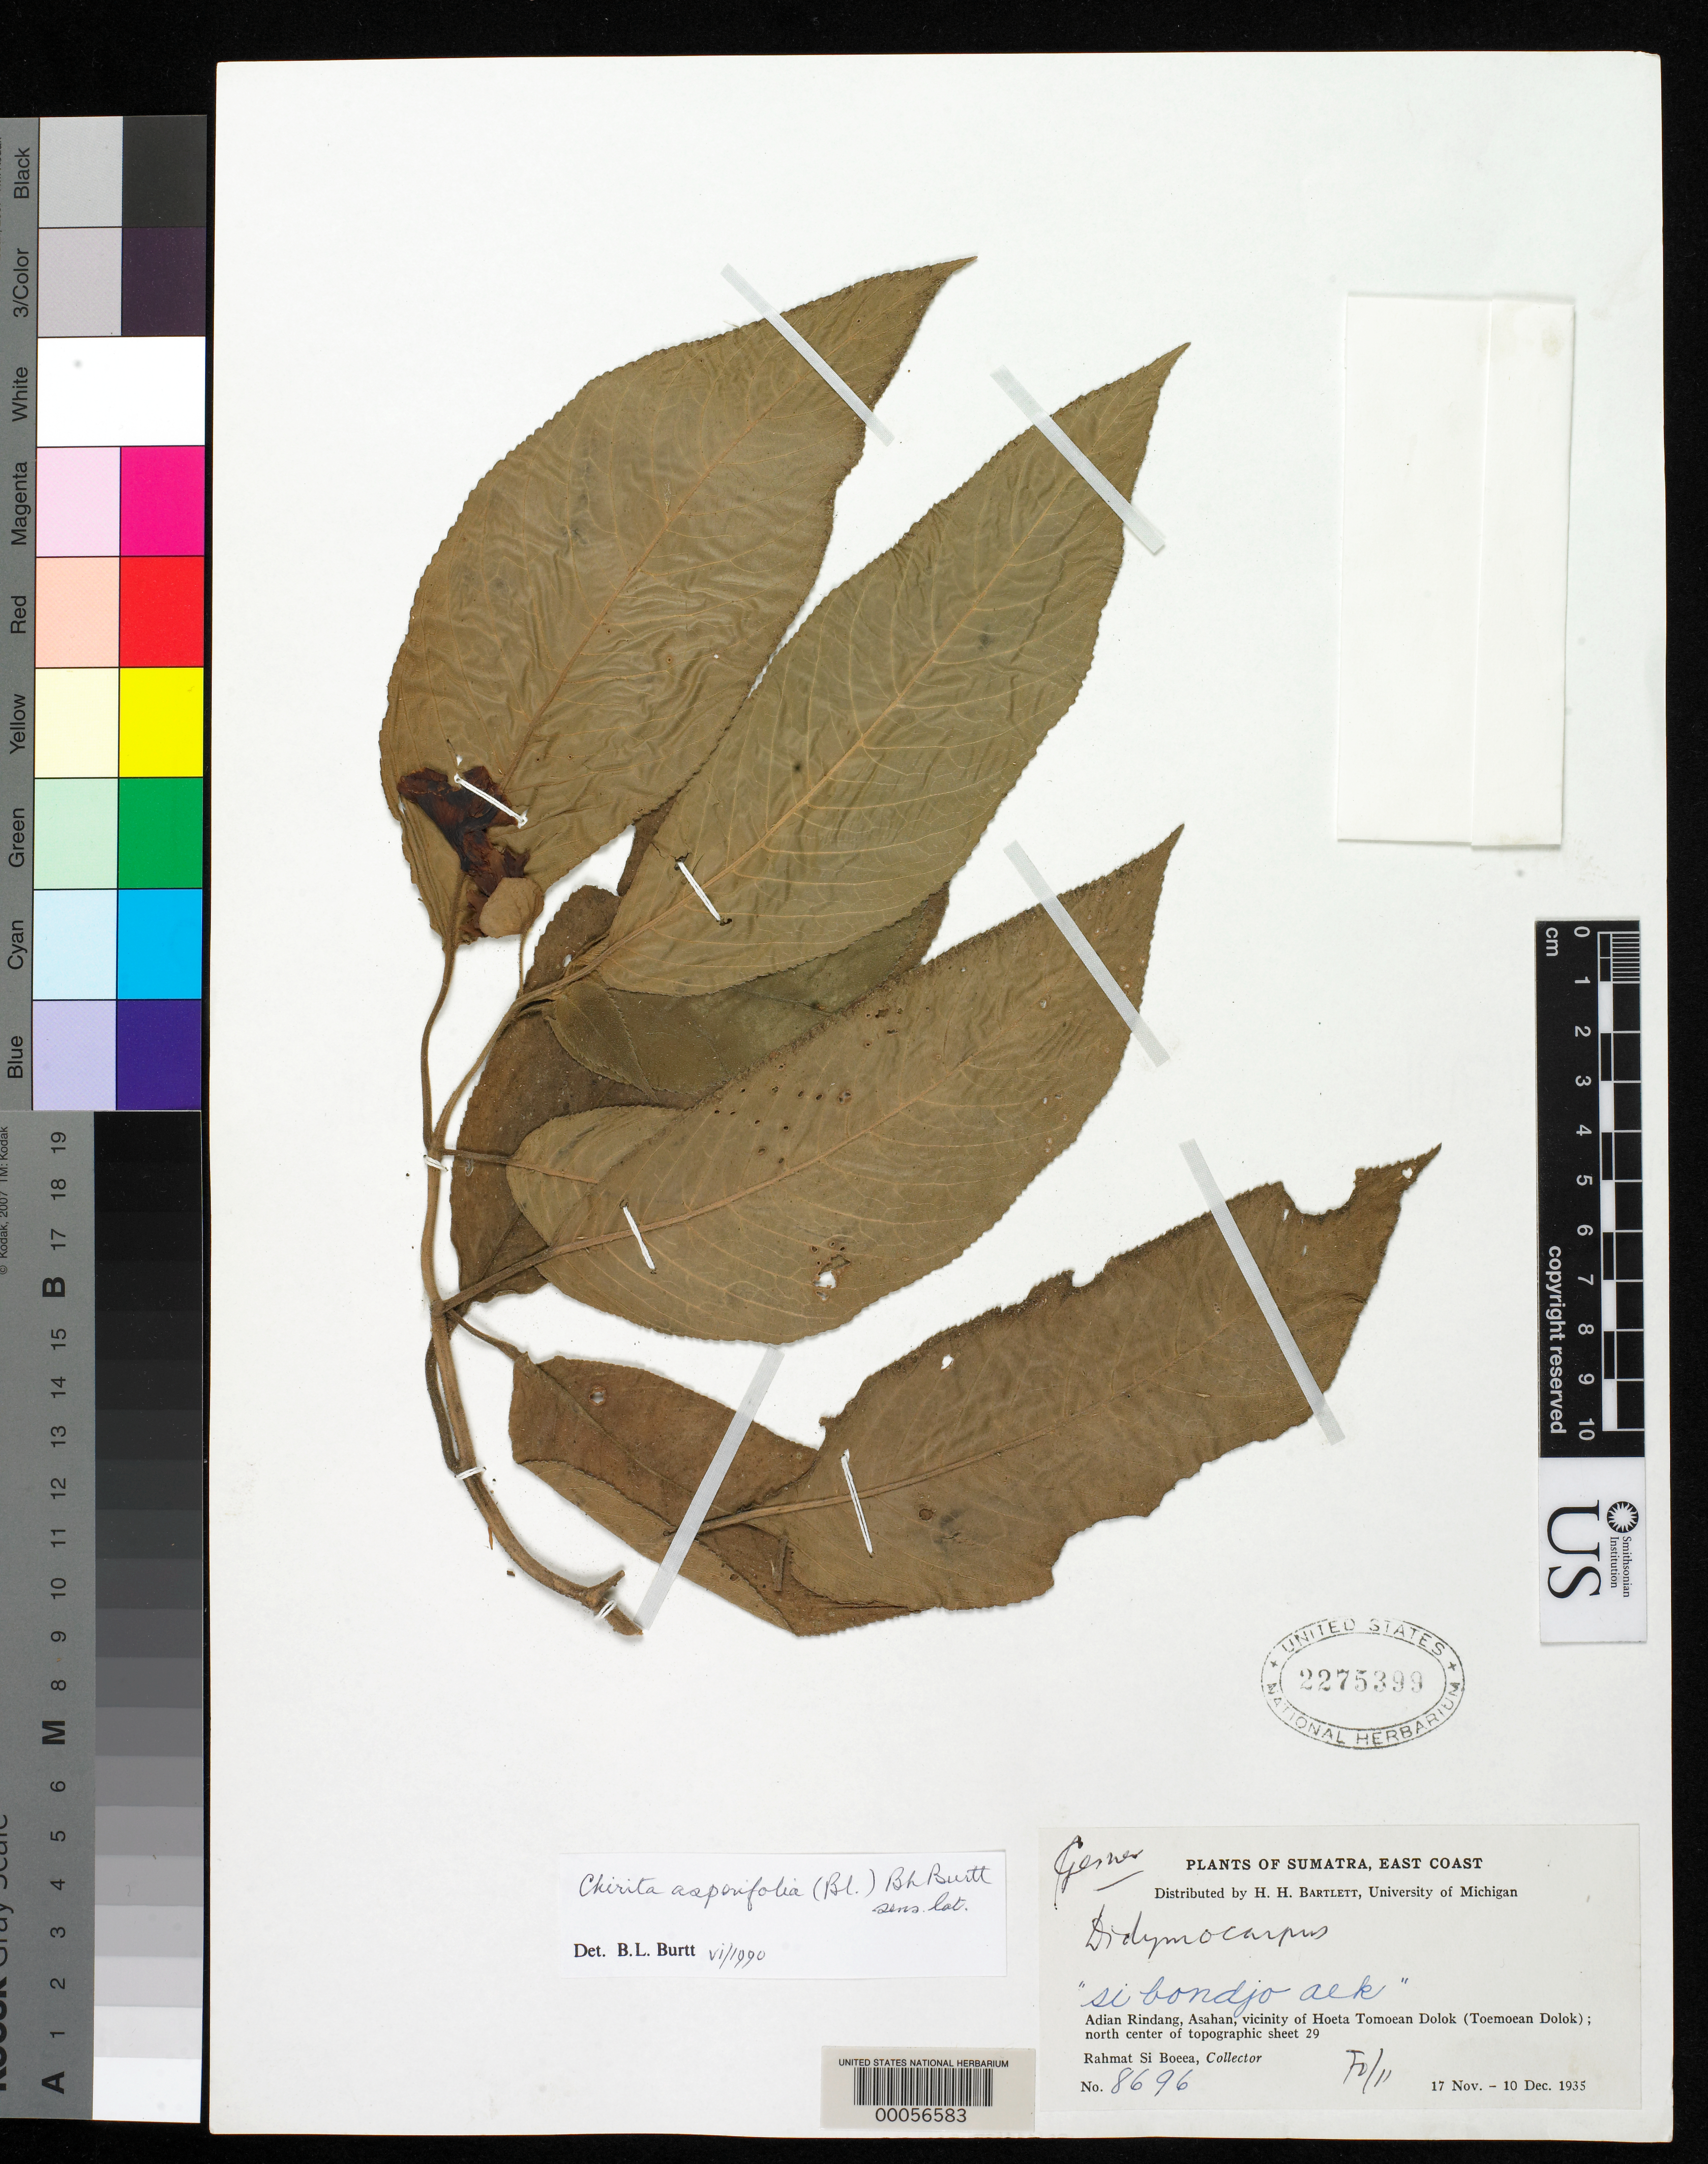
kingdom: Plantae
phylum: Tracheophyta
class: Magnoliopsida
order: Lamiales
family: Gesneriaceae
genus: Liebigia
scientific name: Liebigia speciosa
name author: (Blume) DC.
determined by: Skog, Laurence E.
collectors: Rahmat Si Boeea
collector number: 8696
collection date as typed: Nov-Dec 1935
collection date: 1935-11/1935-12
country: Indonesia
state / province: Sumatra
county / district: Sumatera Utara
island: Sumatra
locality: (East Coast) Adian rindang, asahan, vicinity of hoeta tomoean dolok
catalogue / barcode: US 2275399